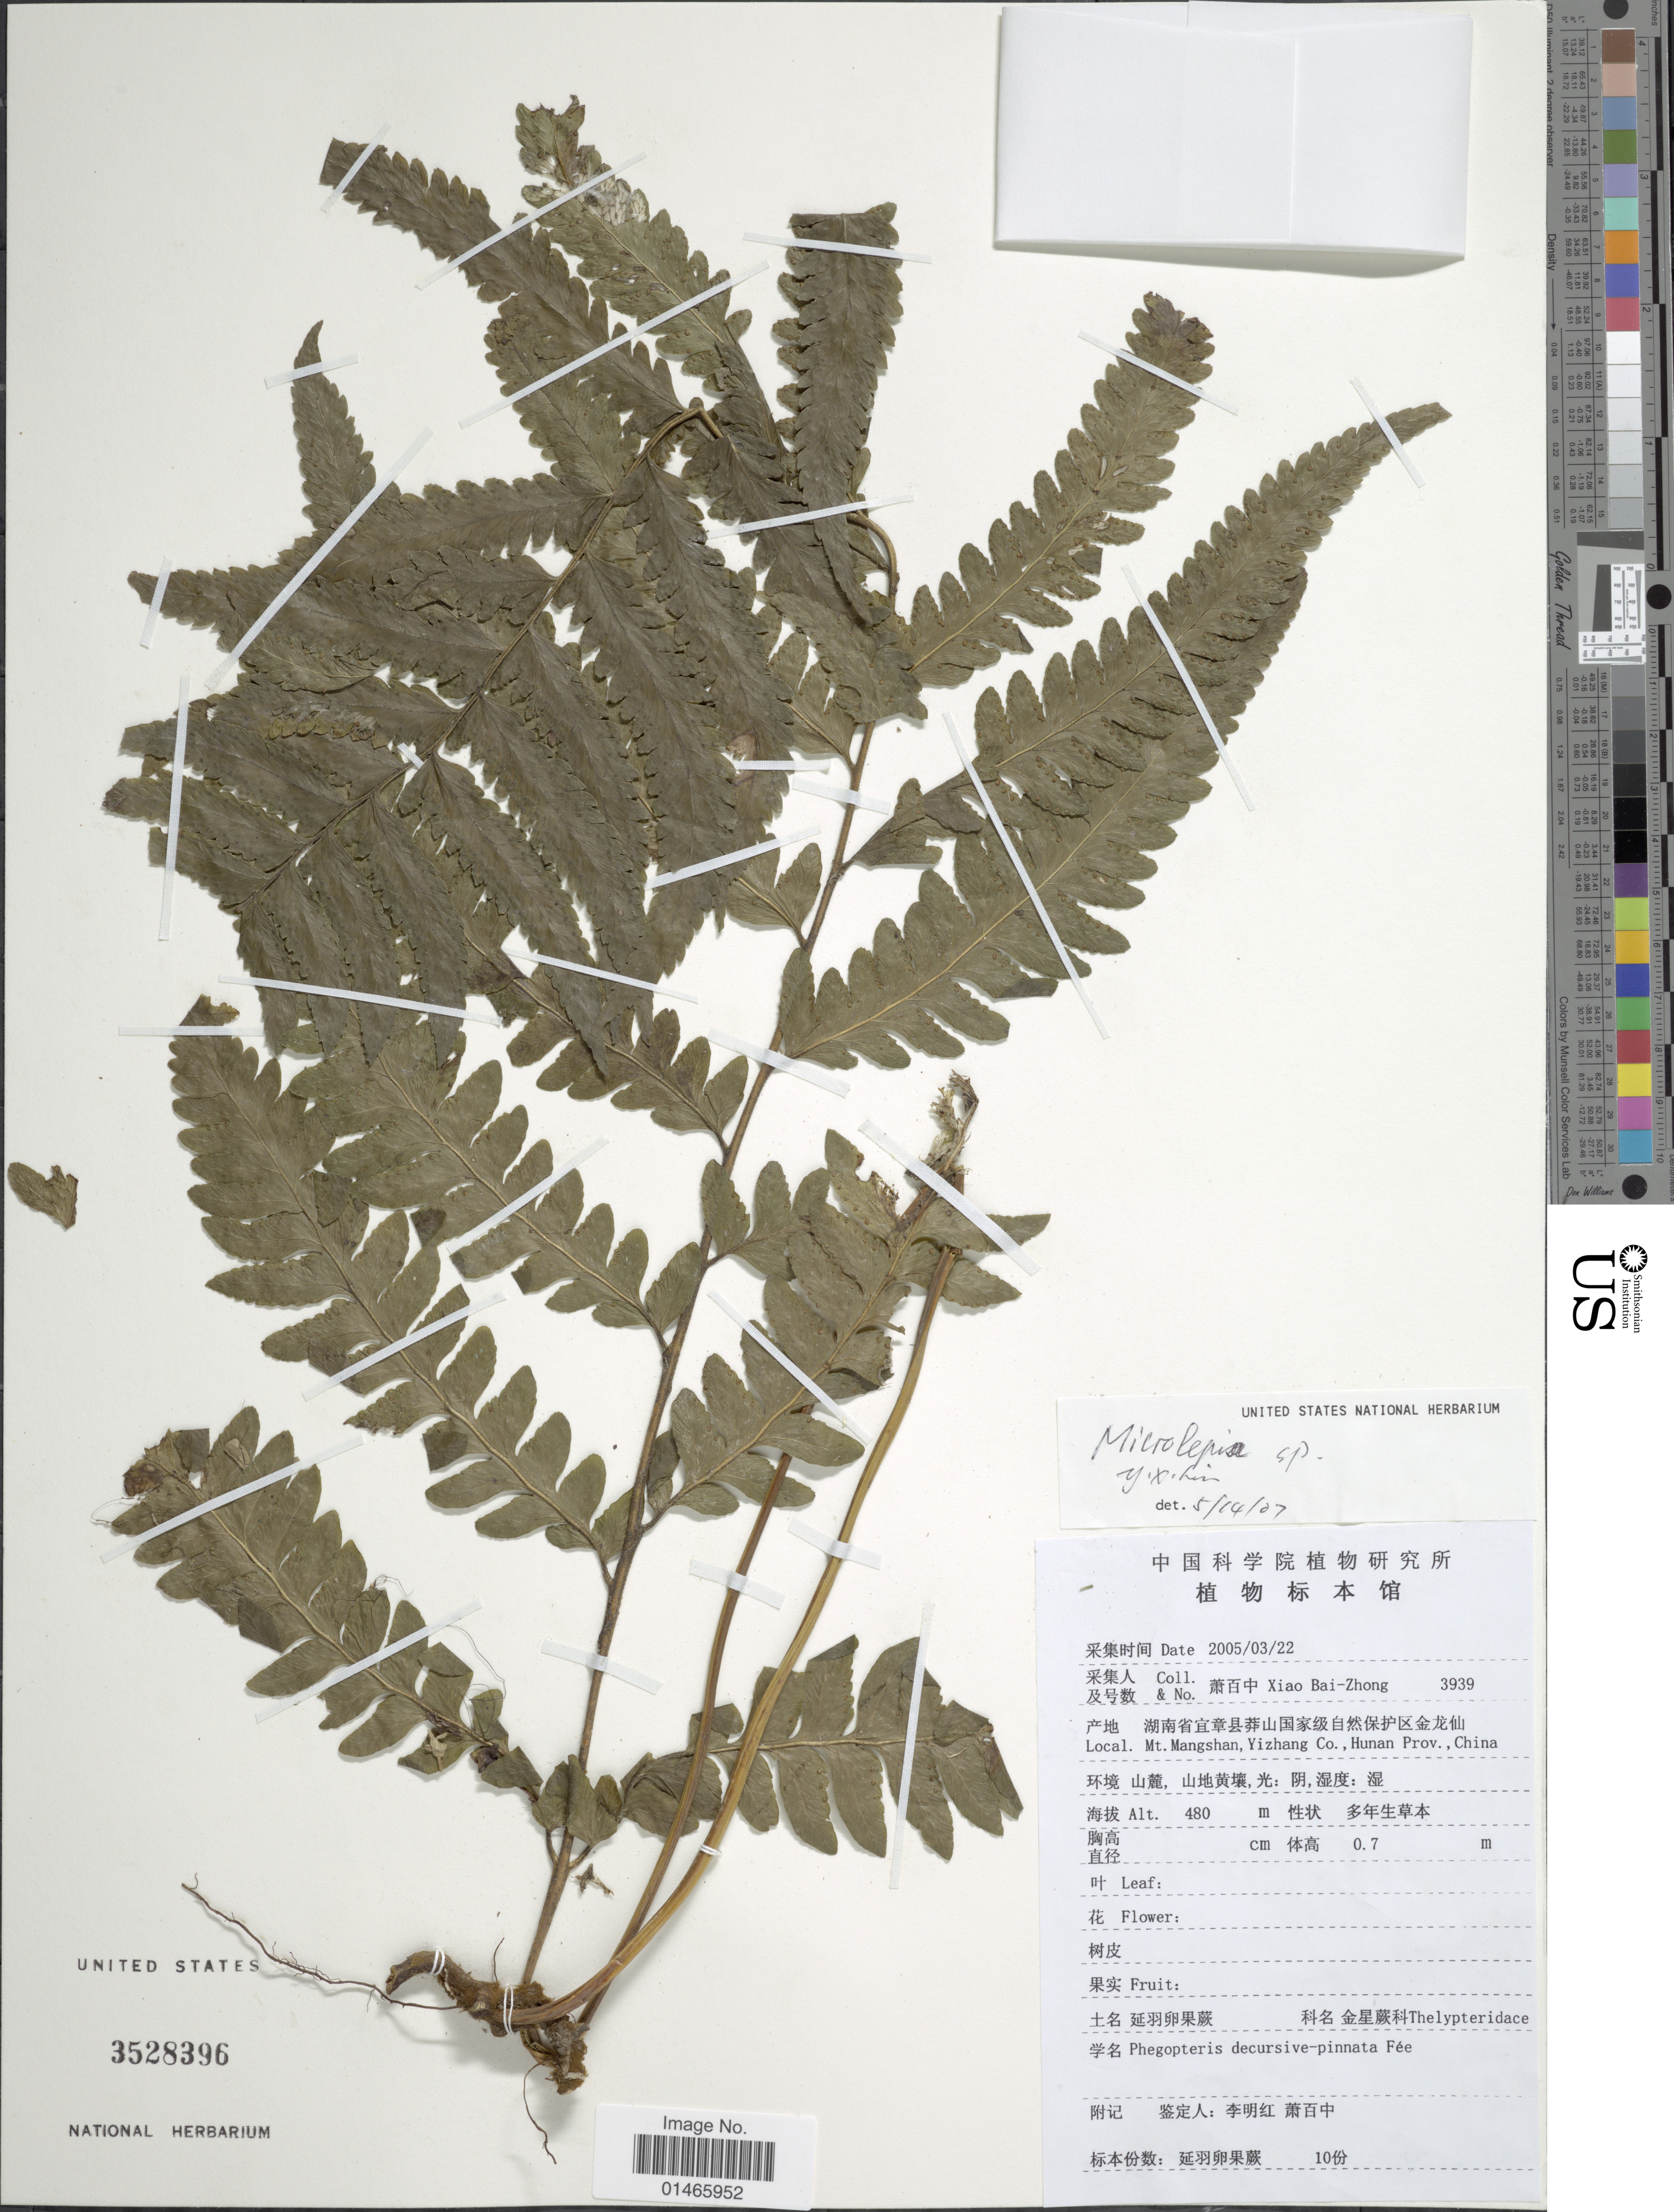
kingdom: Plantae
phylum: Tracheophyta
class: Polypodiopsida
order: Polypodiales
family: Dennstaedtiaceae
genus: Microlepia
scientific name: Microlepia sp.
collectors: B. Z. Xiao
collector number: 3939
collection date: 2005-03-22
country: China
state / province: Hunan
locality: Mt. Mangshan, Yizhang Co.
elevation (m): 480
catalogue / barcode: US 3528396